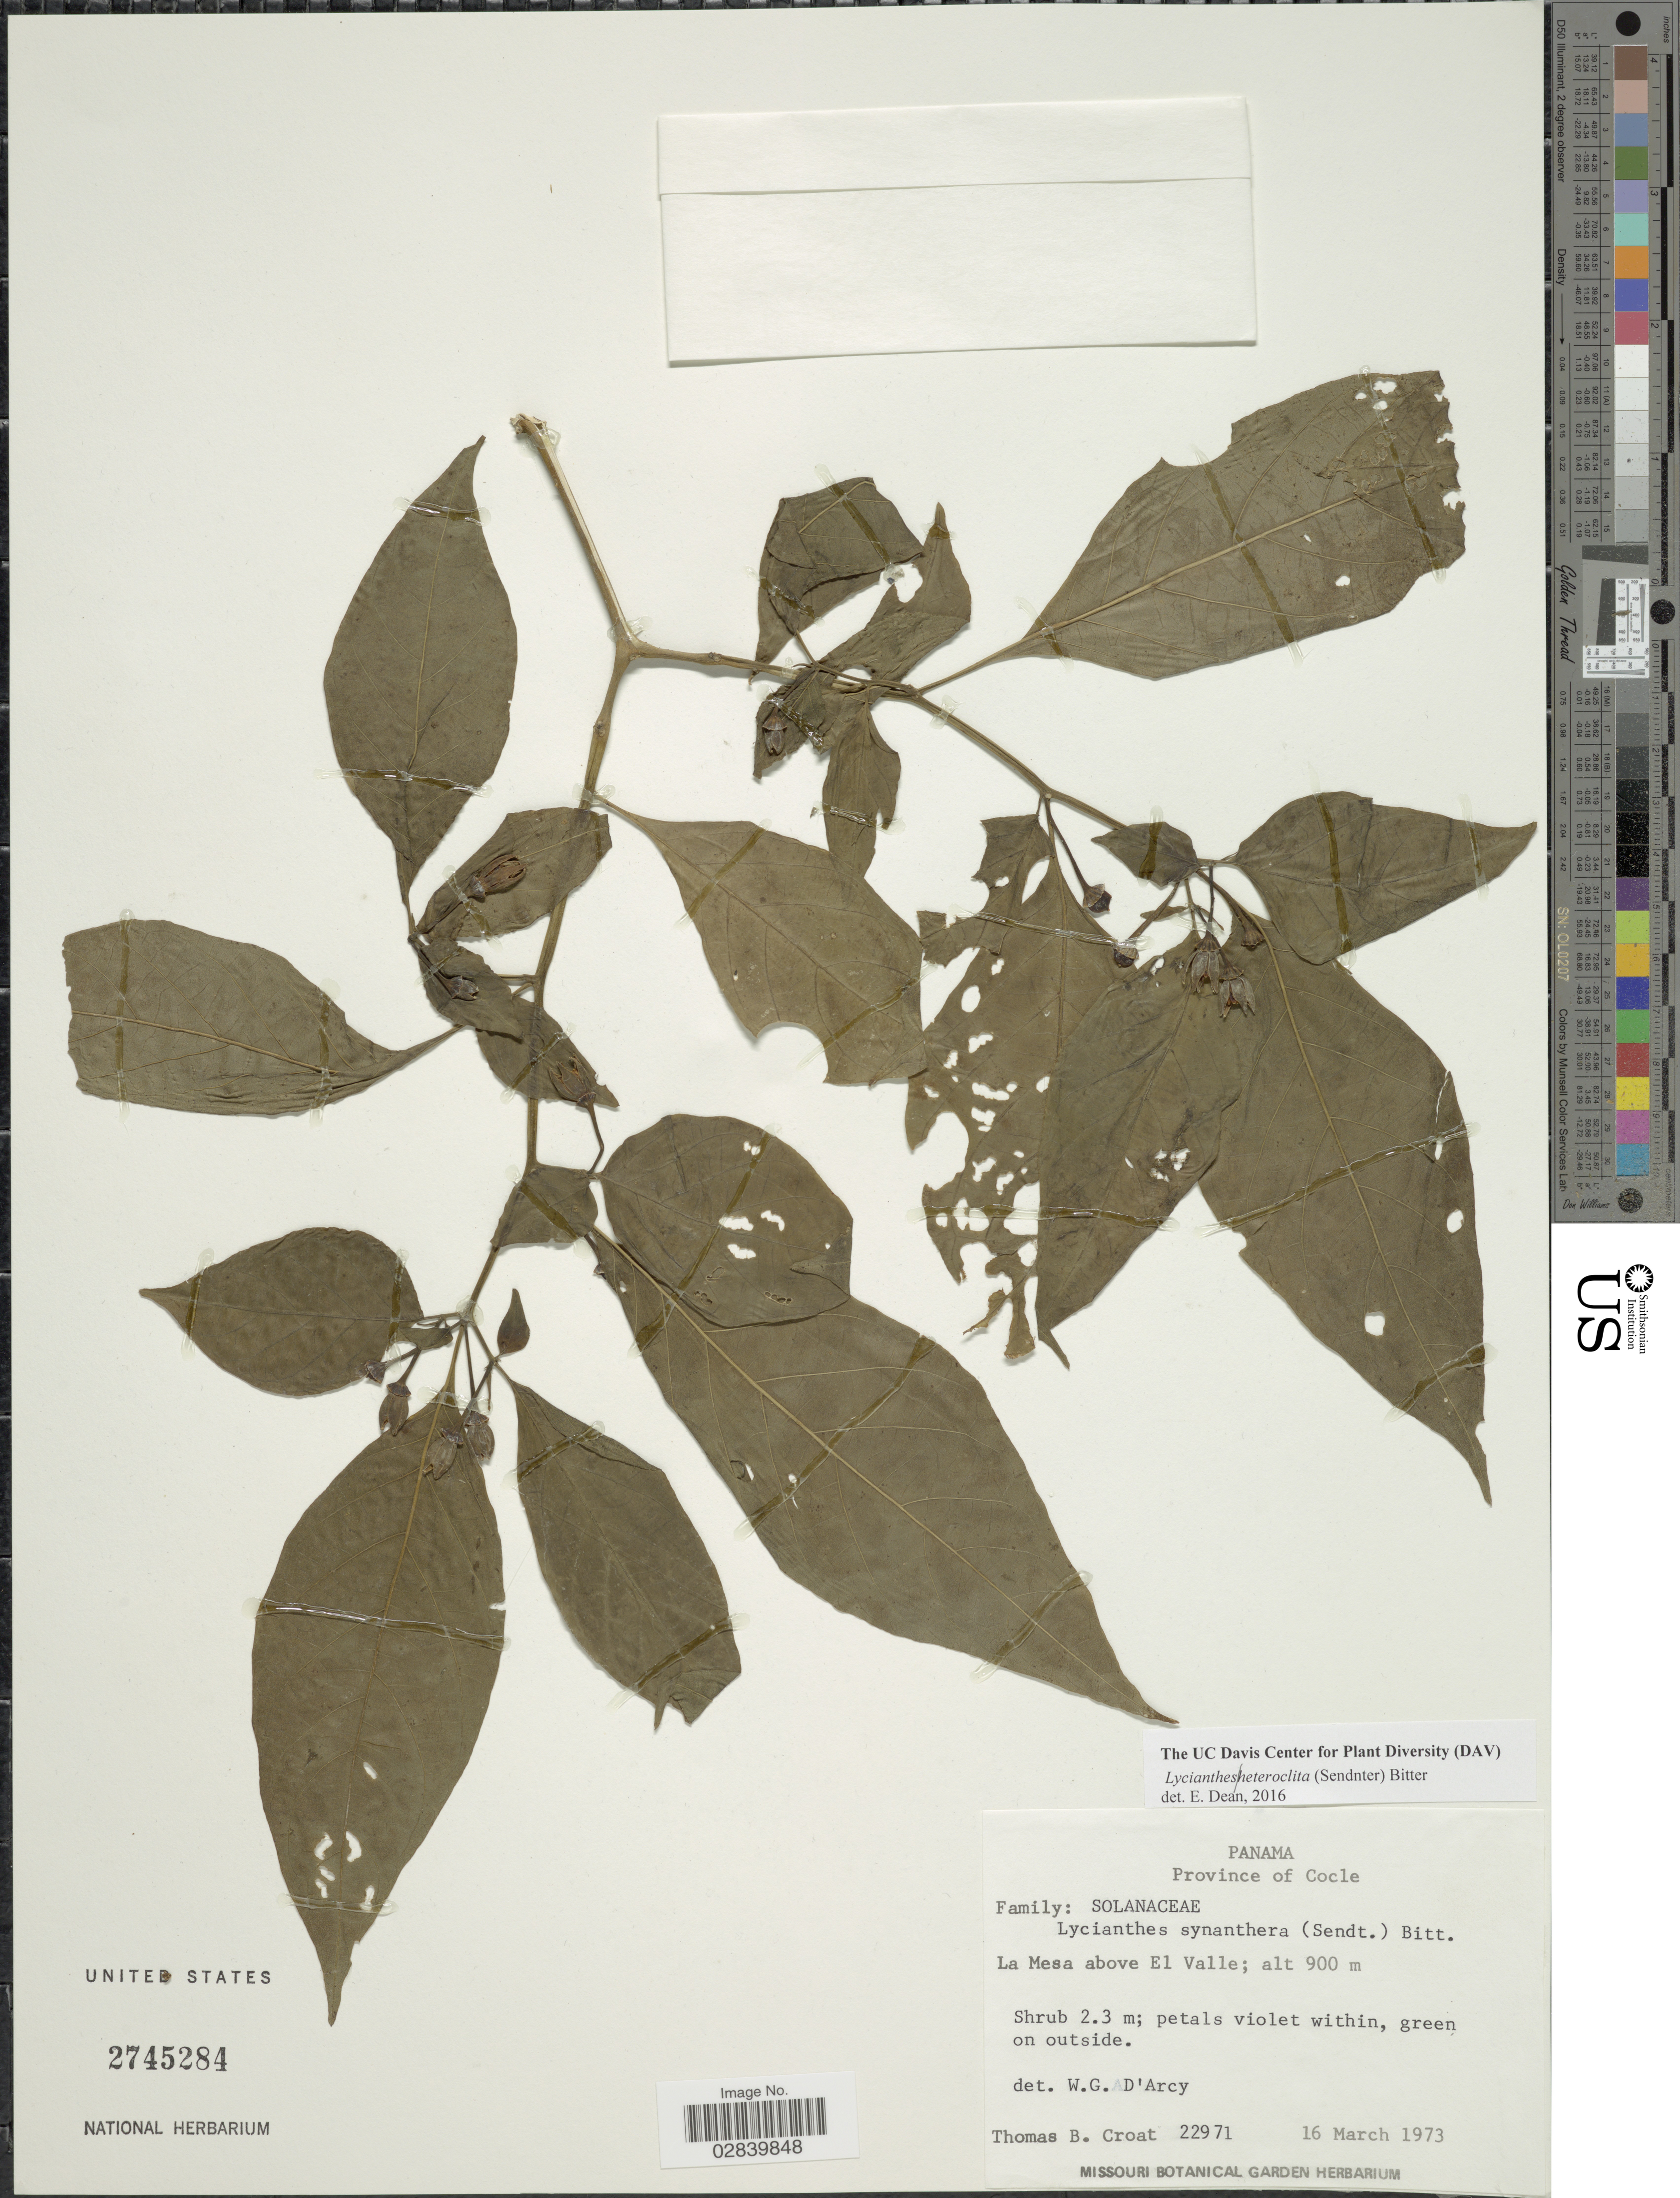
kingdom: Plantae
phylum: Tracheophyta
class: Magnoliopsida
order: Solanales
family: Solanaceae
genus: Lycianthes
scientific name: Lycianthes heteroclita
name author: (Sendtn.) Bitter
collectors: T. B. Croat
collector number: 22971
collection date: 1973-03-16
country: Panama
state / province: Coclé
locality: La Mesa above El Valle.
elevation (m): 900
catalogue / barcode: US 2745284